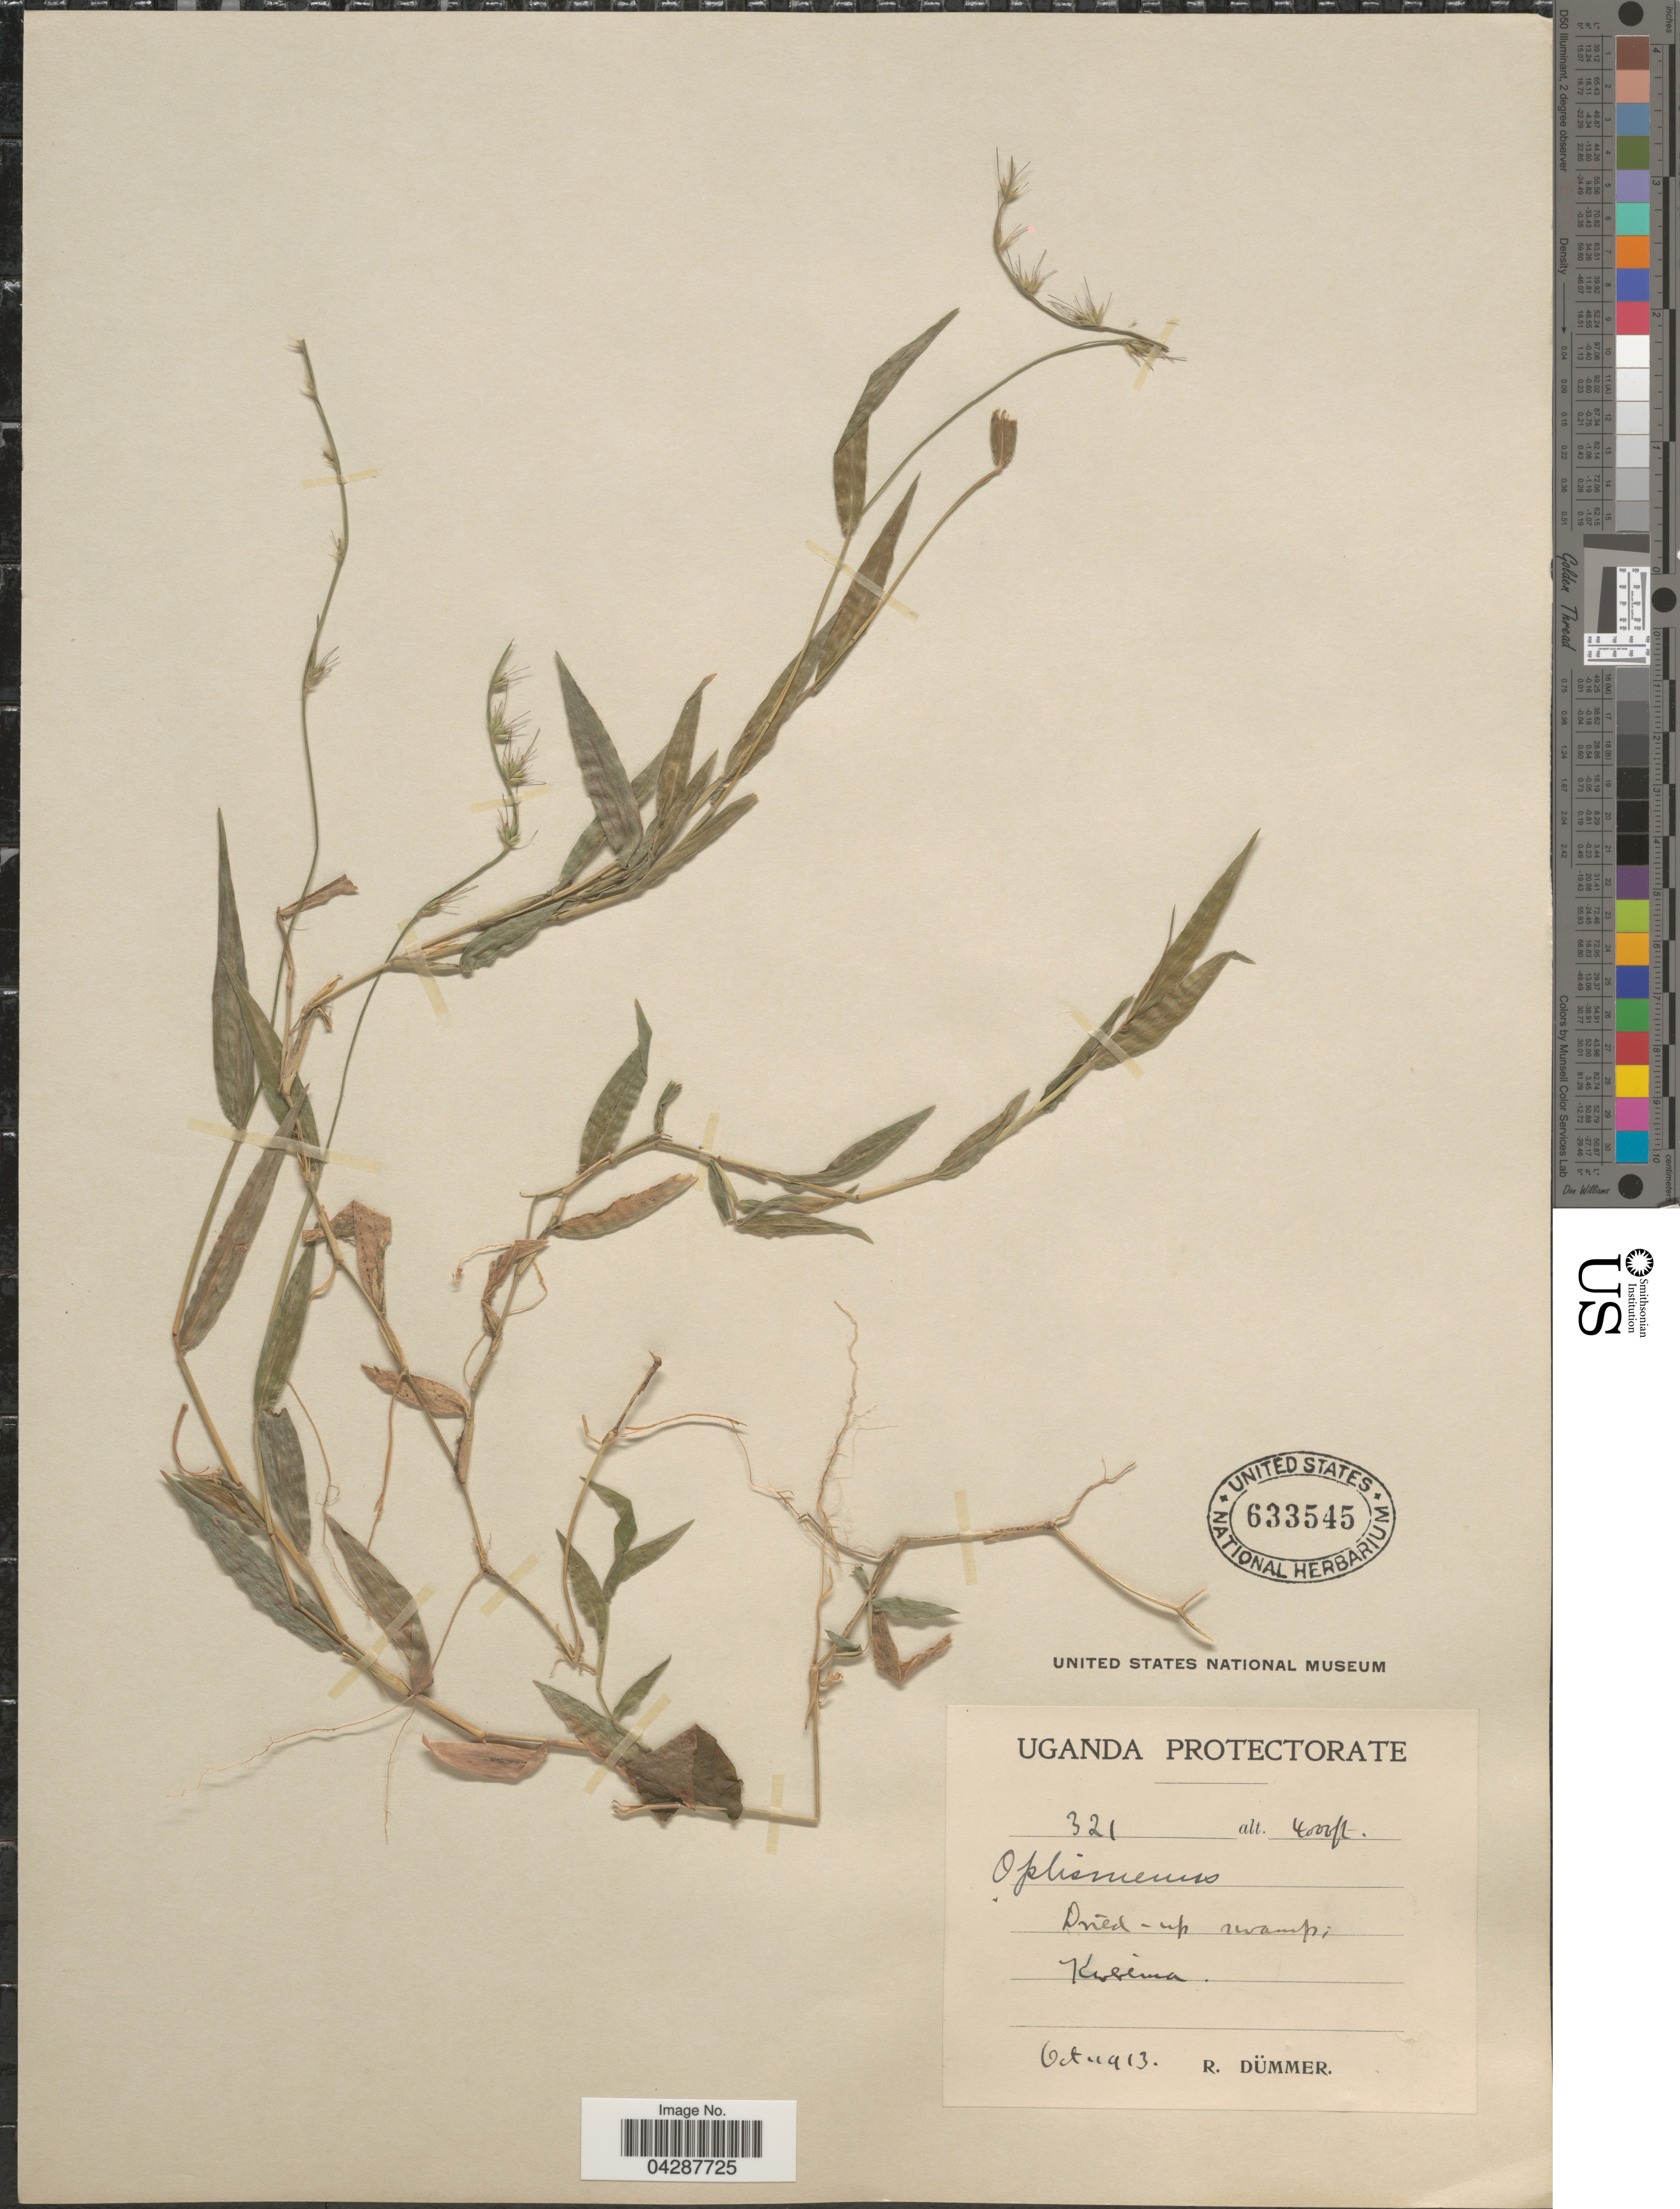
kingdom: Plantae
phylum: Tracheophyta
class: Liliopsida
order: Poales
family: Poaceae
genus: Oplismenus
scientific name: Oplismenus undulatifolius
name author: (Ard.) P. Beauv.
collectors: R. A. Dümmer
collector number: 321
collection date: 1913-10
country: Uganda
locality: Uganda Protectorate. Kirerema.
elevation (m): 1219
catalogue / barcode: US 633545